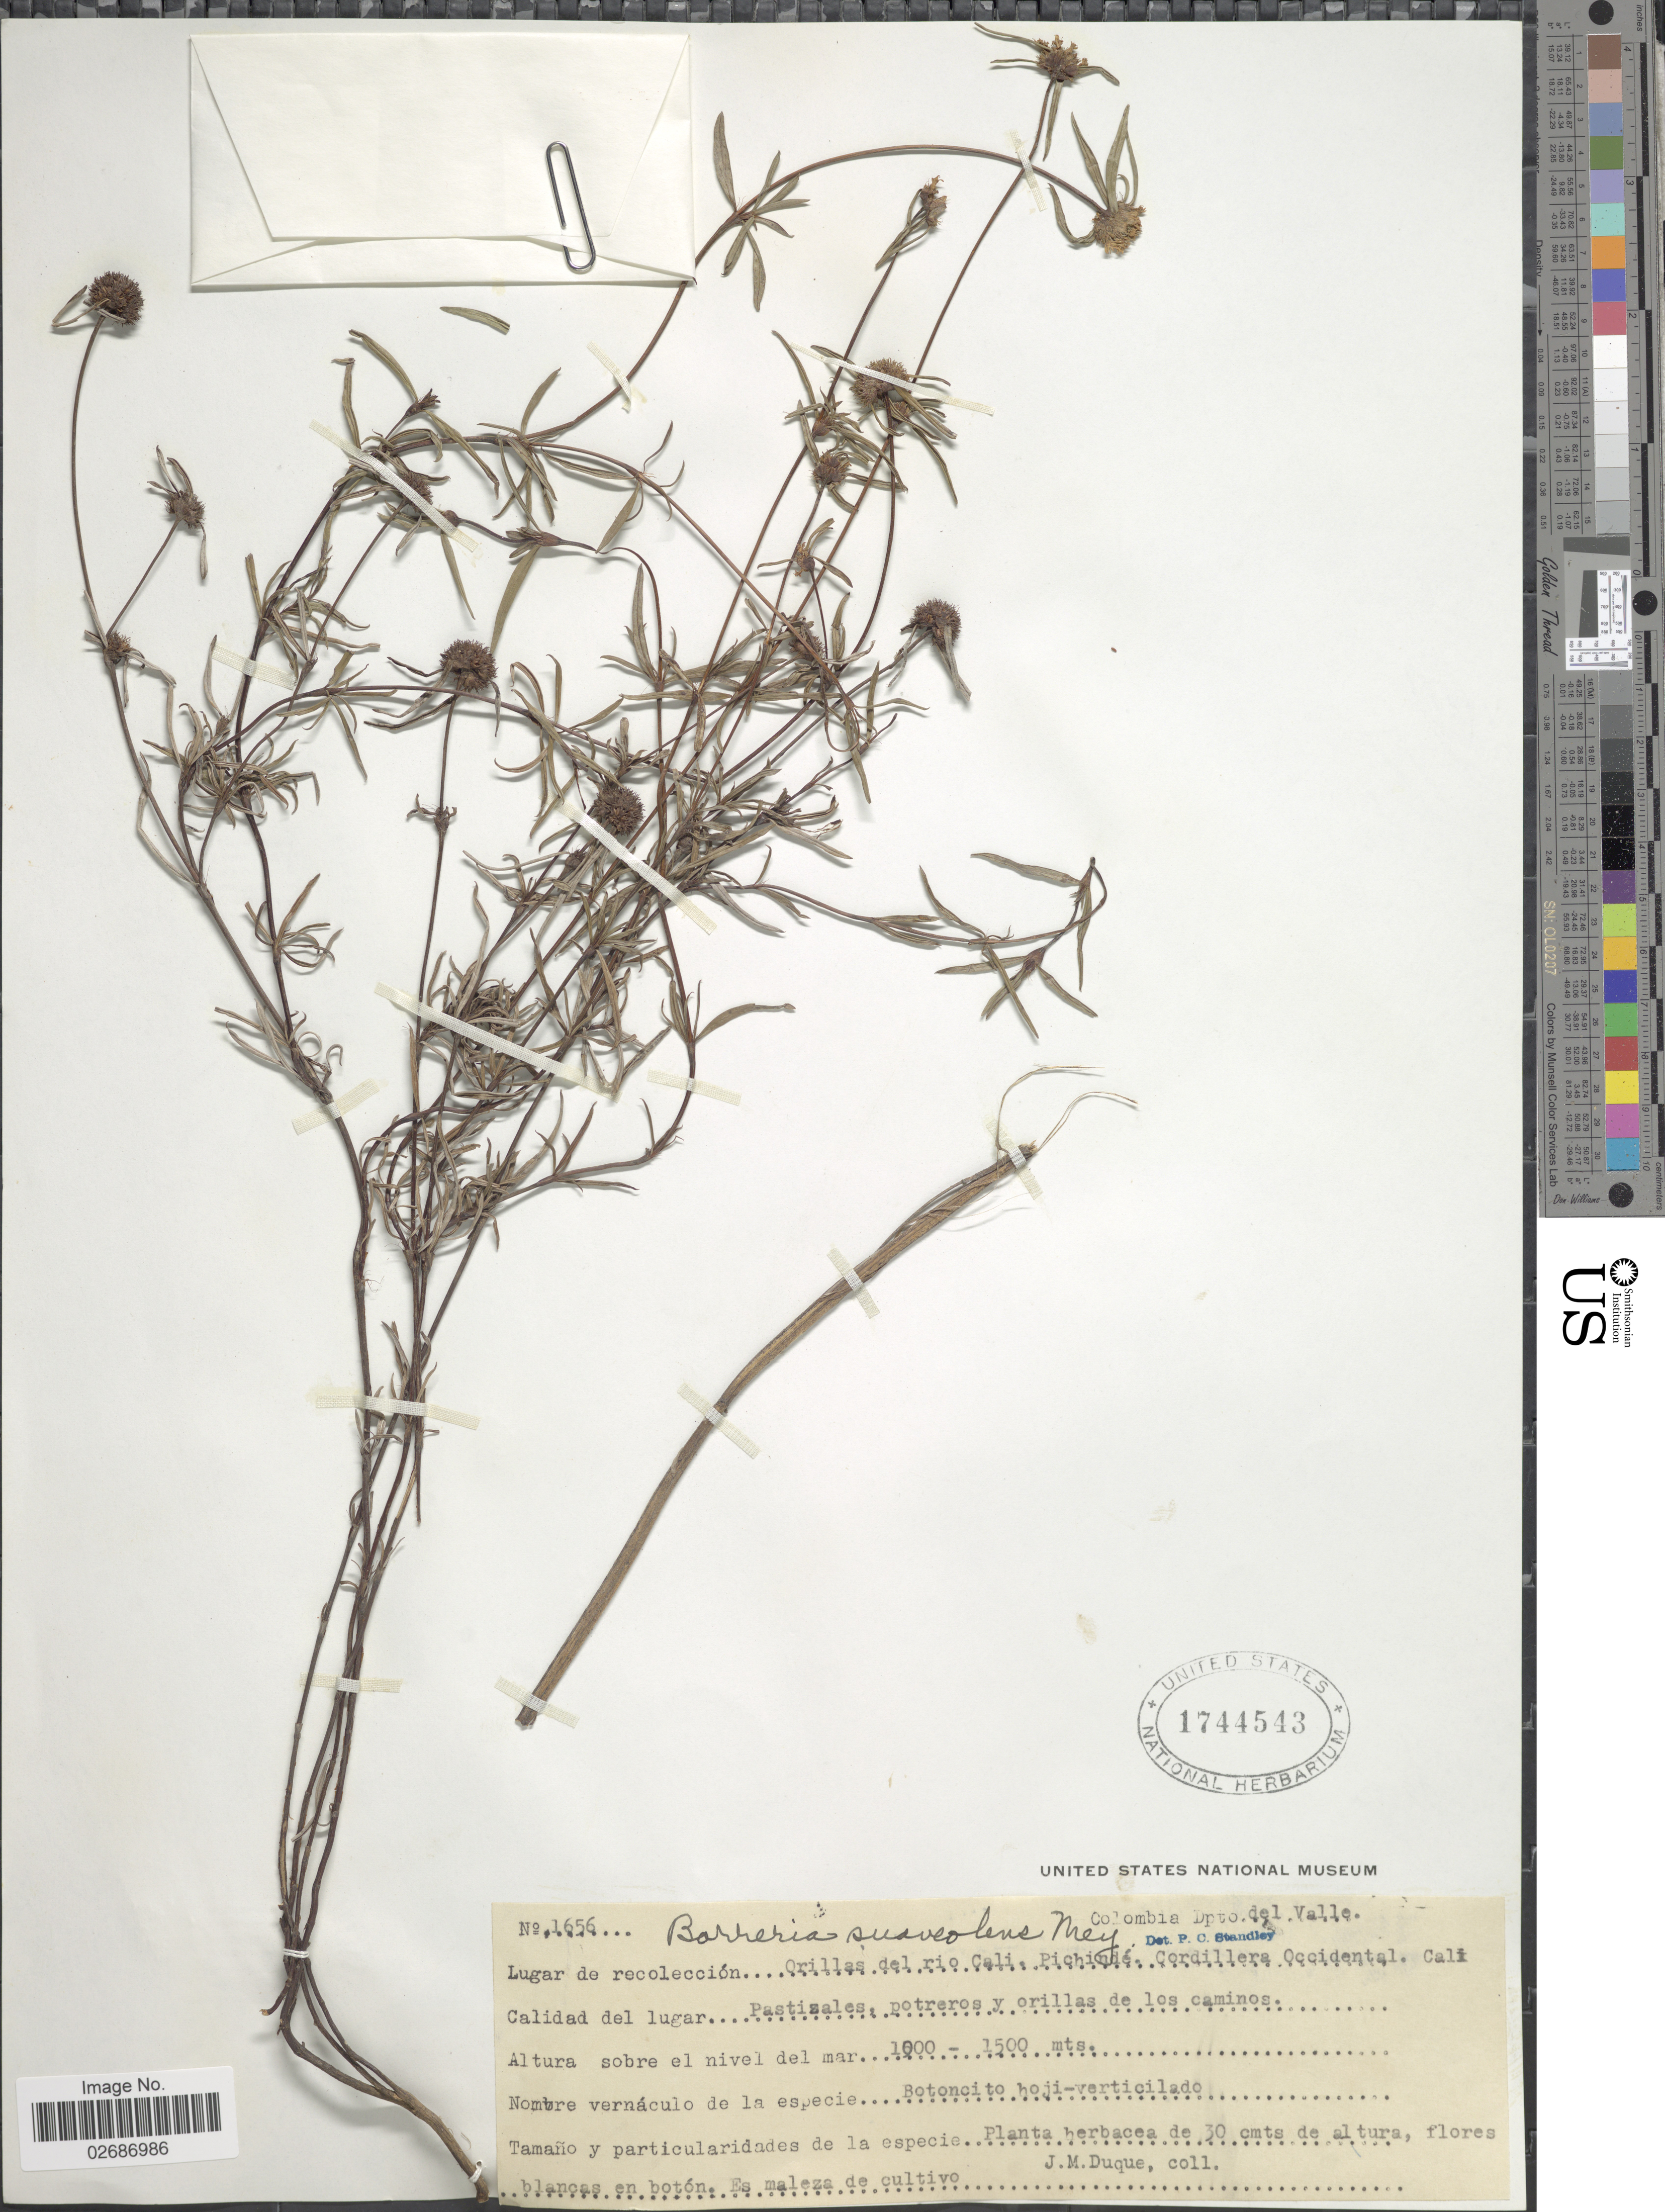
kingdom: Plantae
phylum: Tracheophyta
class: Magnoliopsida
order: Gentianales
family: Rubiaceae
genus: Borreria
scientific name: Borreria suaveolens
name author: G. Mey.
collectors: J. Duque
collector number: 1656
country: Colombia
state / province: Valle del Cauca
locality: Depto. del Valle, Orillas del rio Cali, Pichinde, Cordillera Occidental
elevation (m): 1000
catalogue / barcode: US 1744543